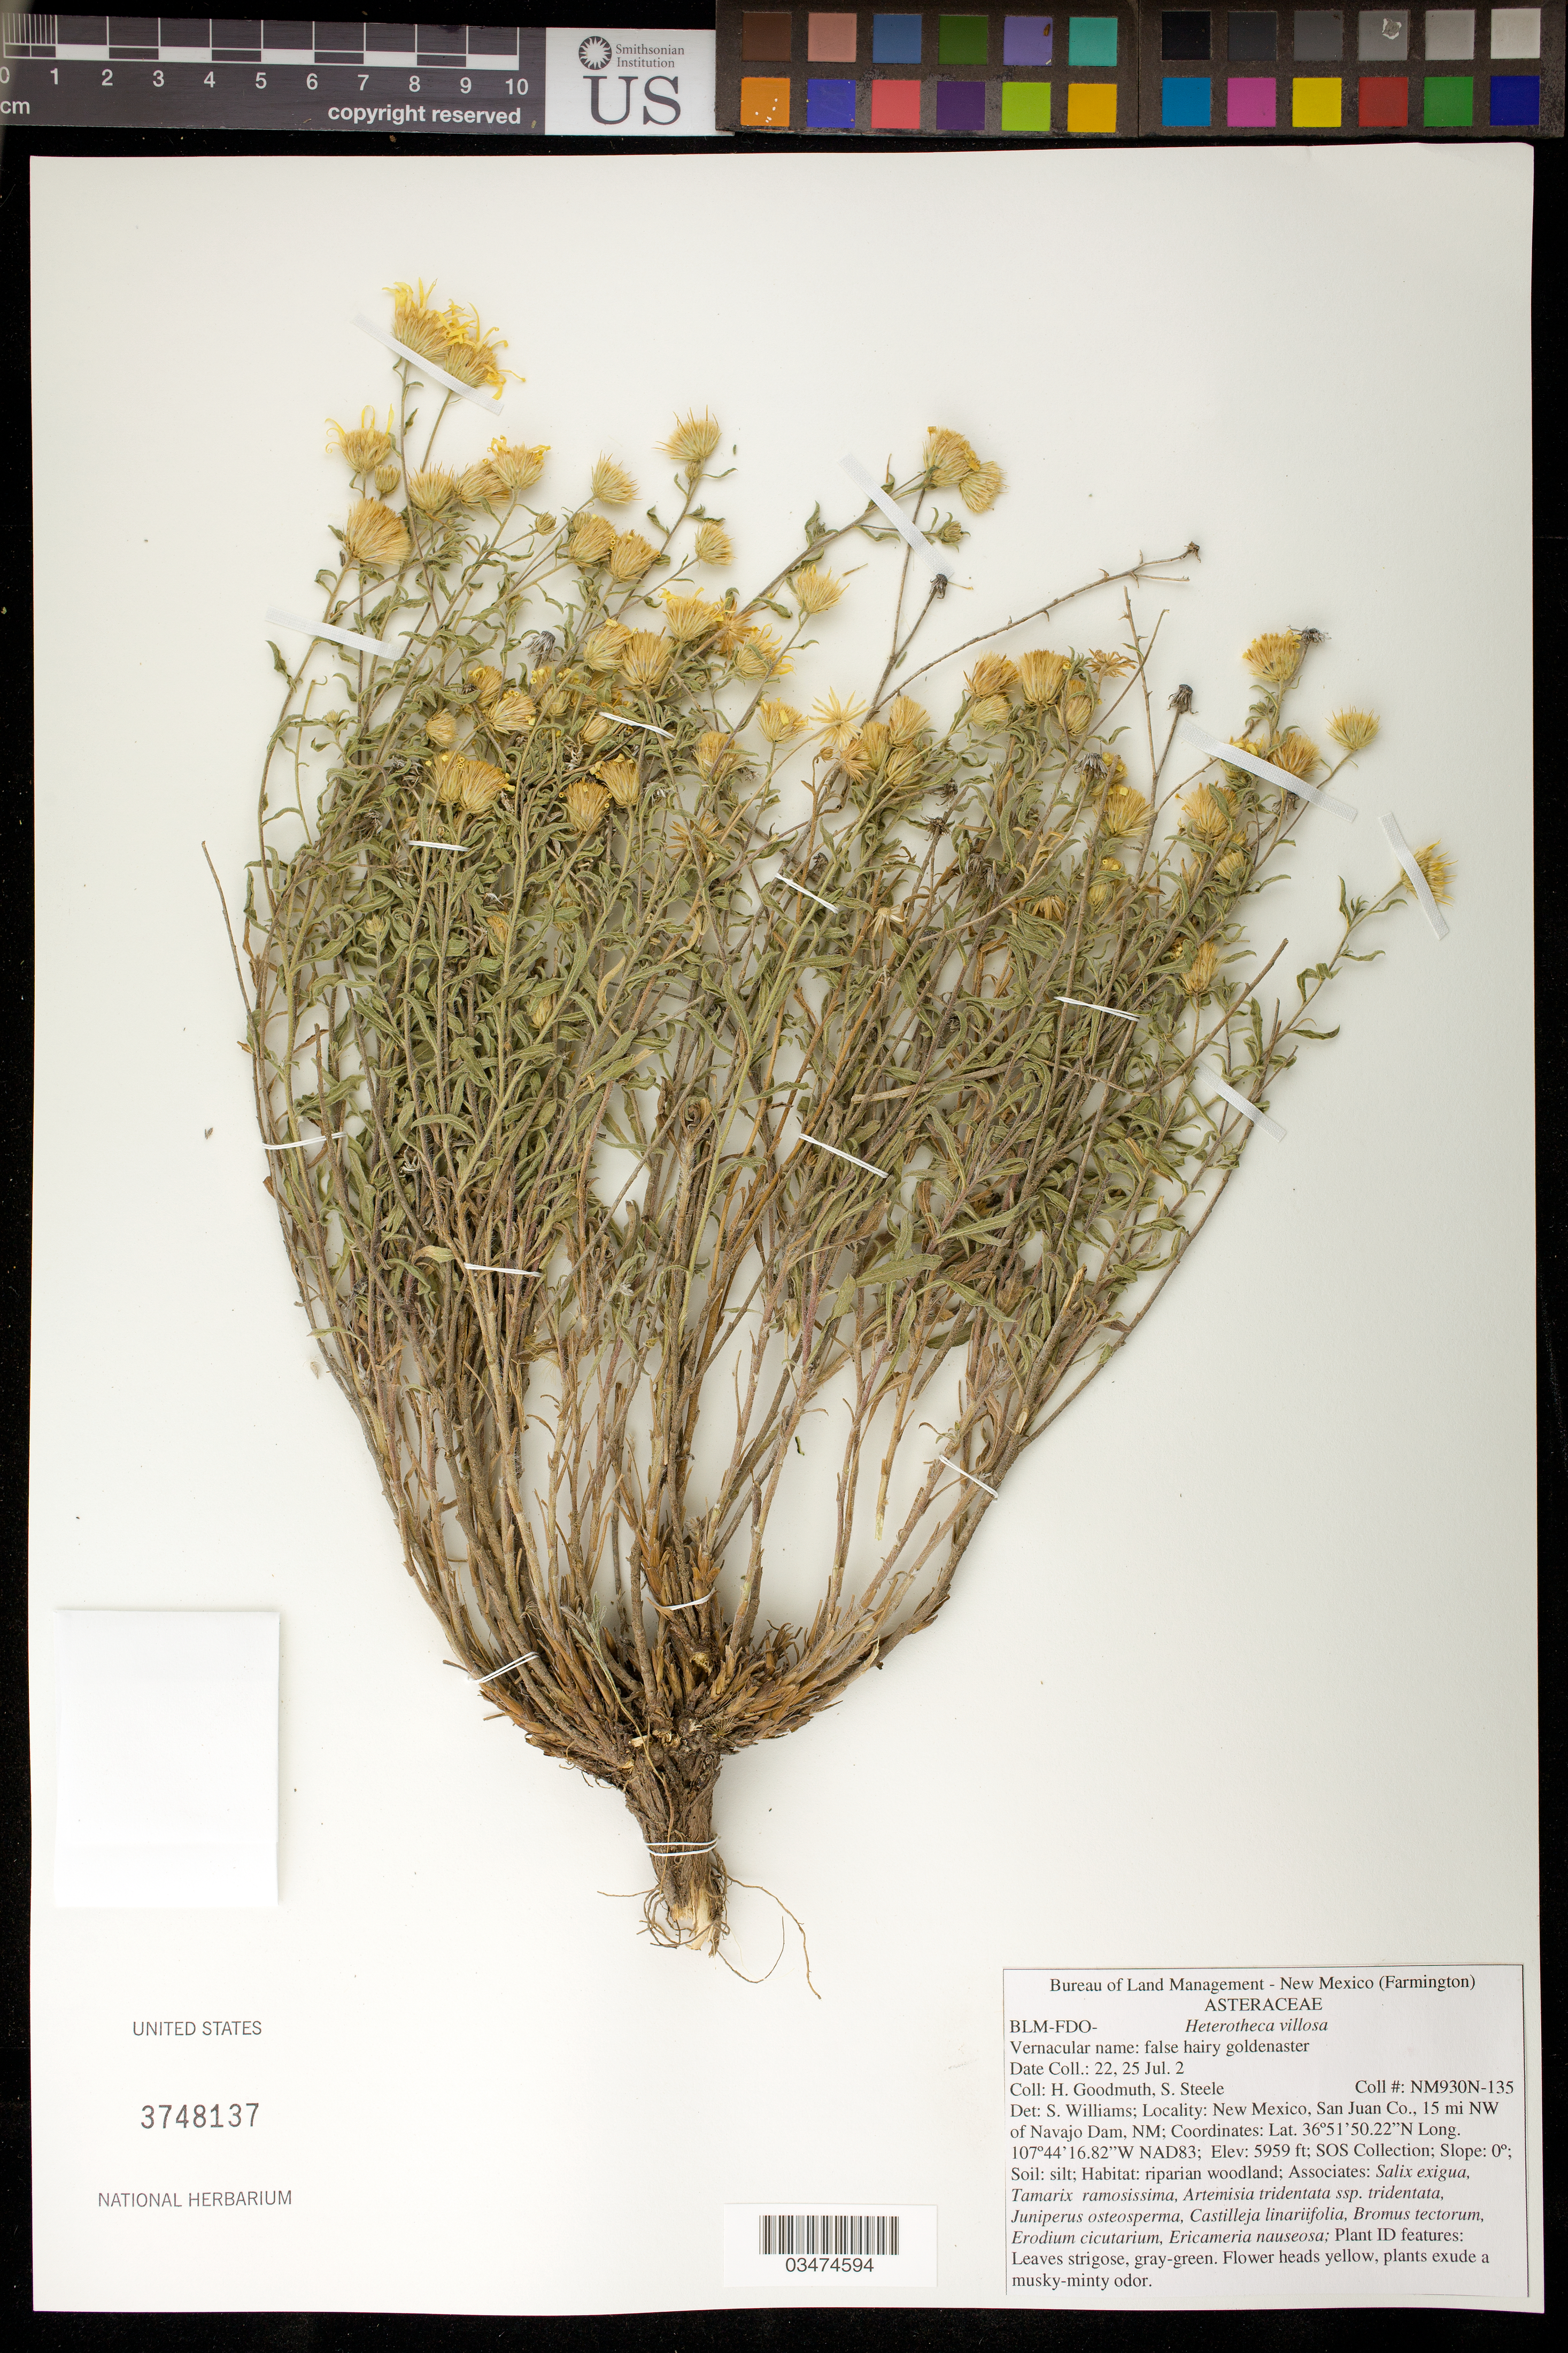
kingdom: Plantae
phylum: Tracheophyta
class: Magnoliopsida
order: Asterales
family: Asteraceae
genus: Heterotheca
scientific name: Heterotheca villosa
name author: (Pursh) Shinners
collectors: H. Goodmuth & S. Steele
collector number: NM930N-135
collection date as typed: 22, 25 Jul. 2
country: United States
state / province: New Mexico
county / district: San Juan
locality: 15 mi. NW of Navajo Dam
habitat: Silt. Riparian woodland.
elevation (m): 1816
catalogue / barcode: US 3748137